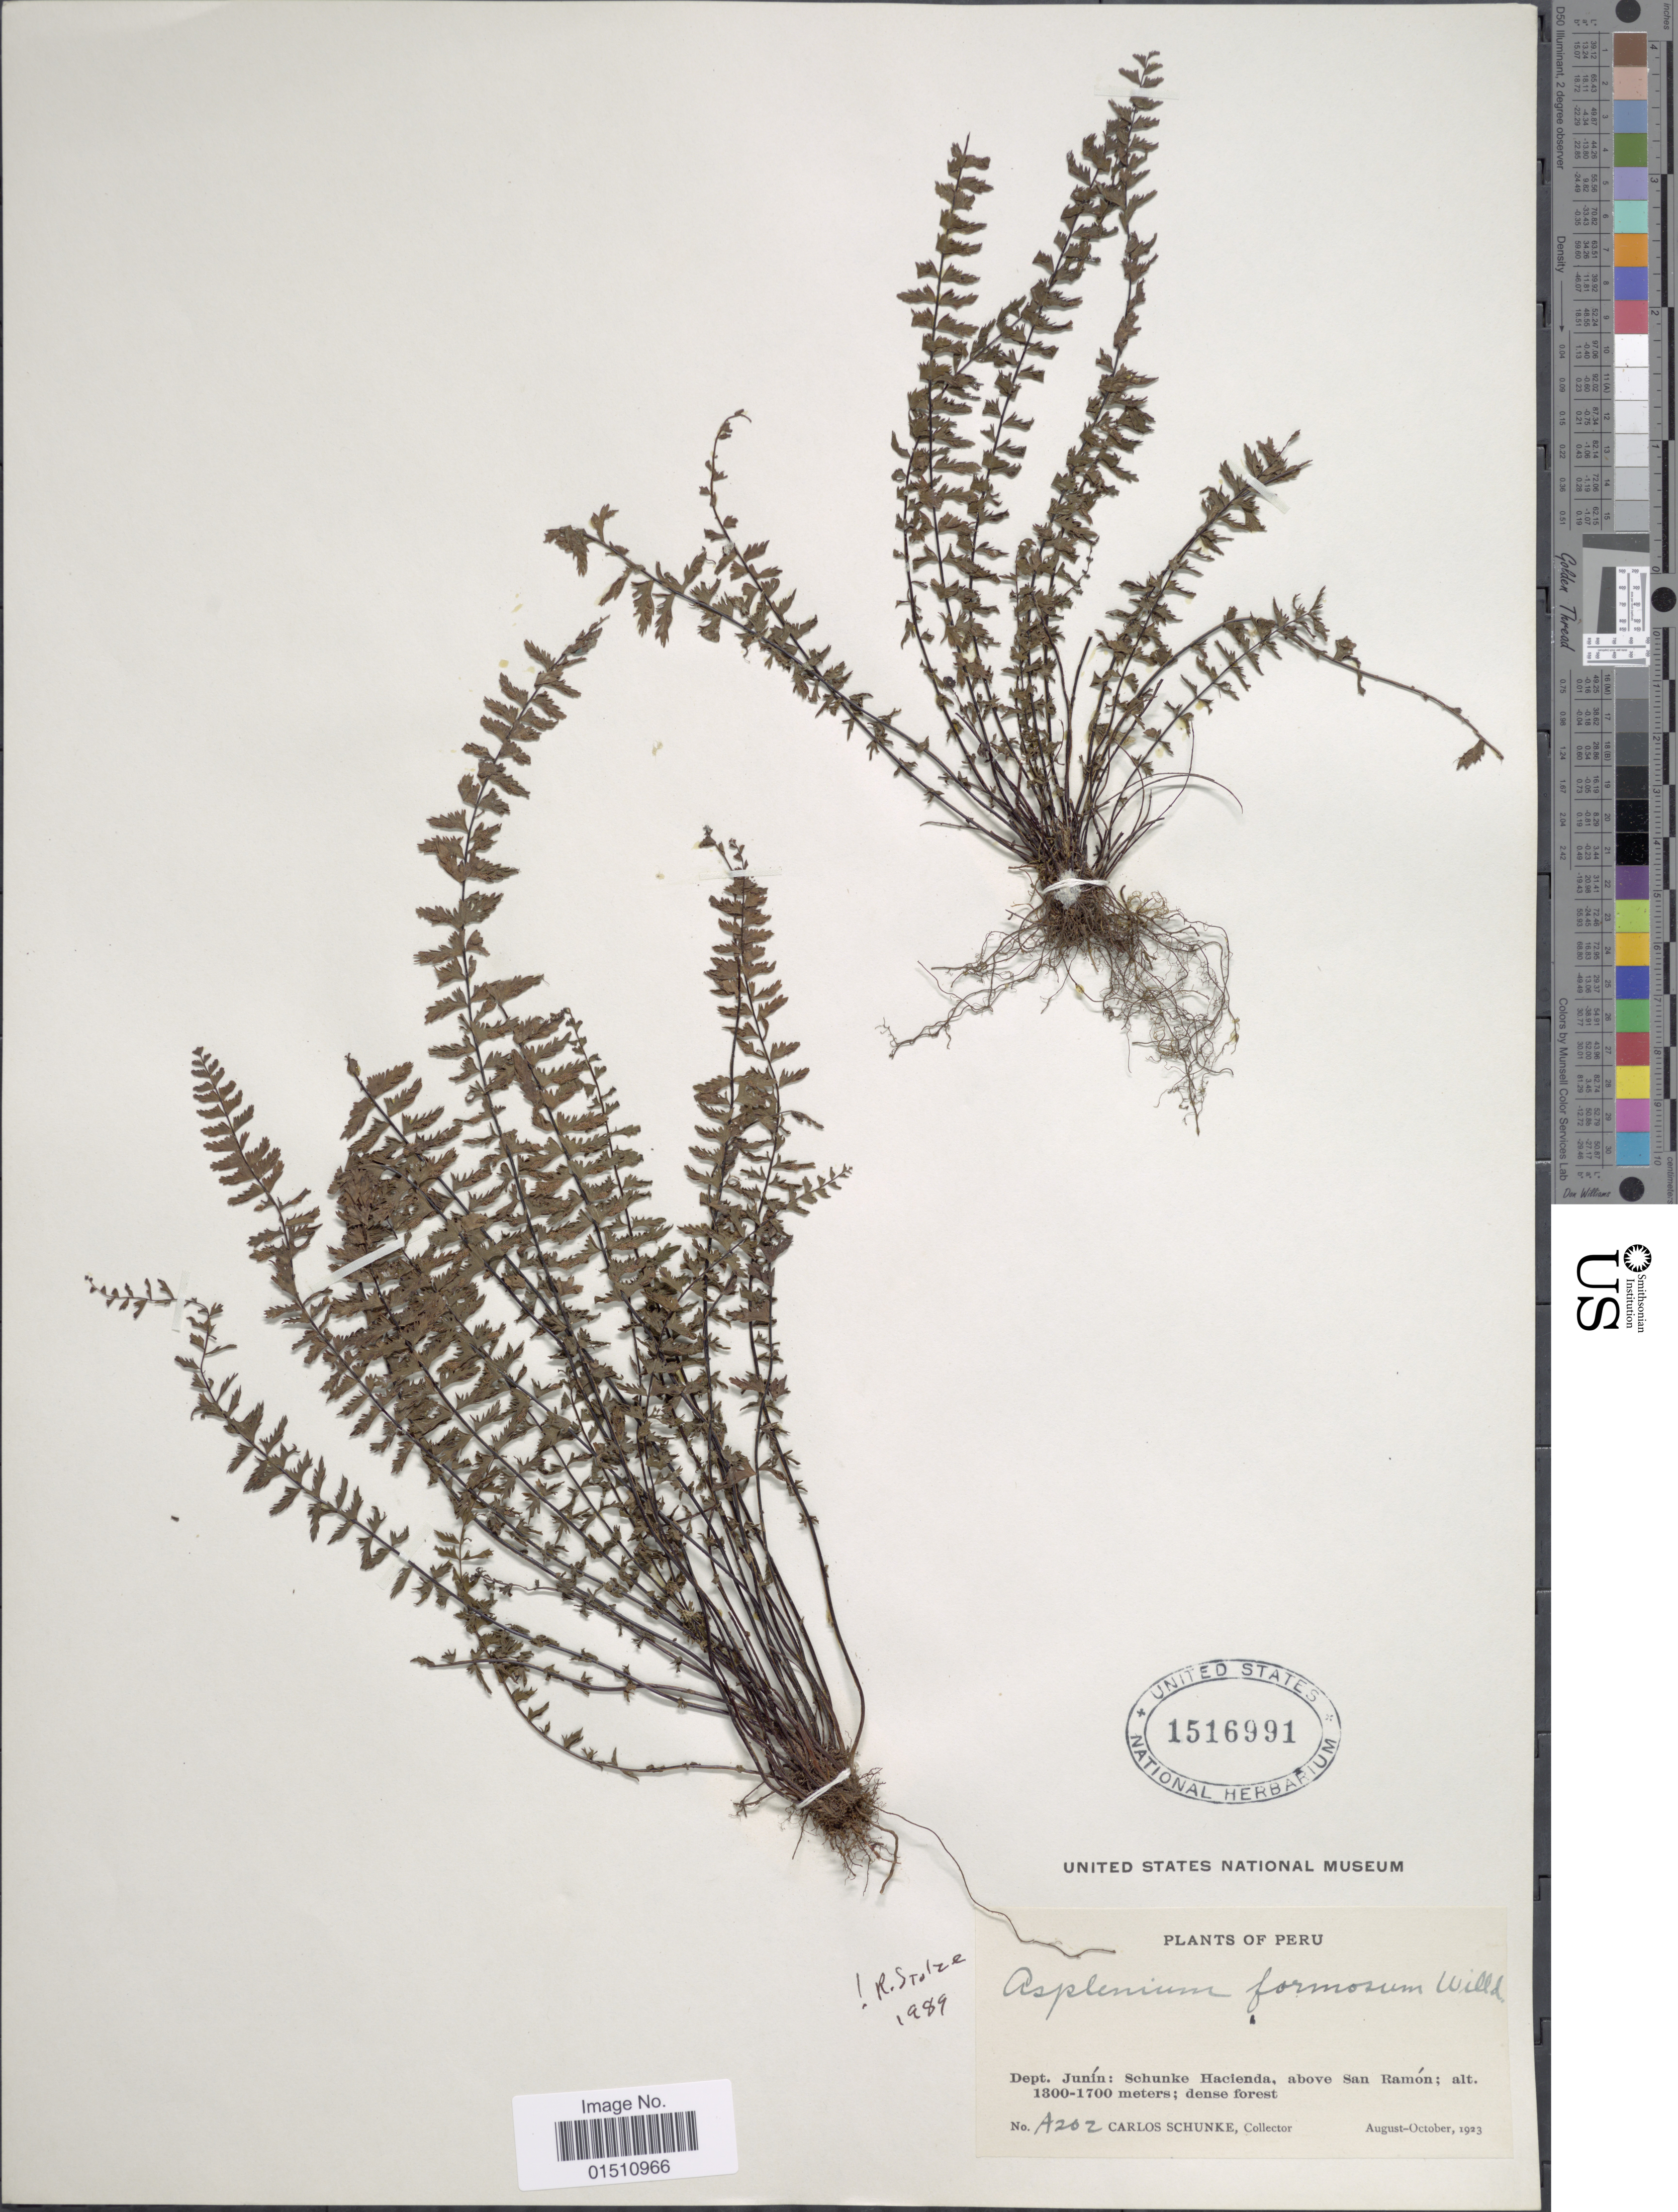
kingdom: Plantae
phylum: Tracheophyta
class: Polypodiopsida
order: Polypodiales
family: Aspleniaceae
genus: Asplenium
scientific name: Asplenium formosum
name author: Willd.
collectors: C. Schunke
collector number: A202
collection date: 1923-08/1923-10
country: Peru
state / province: Junín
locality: Peru, Dept. Junín: Schunke Hacienda, above San Ramón.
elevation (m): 1300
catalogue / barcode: US 1516991